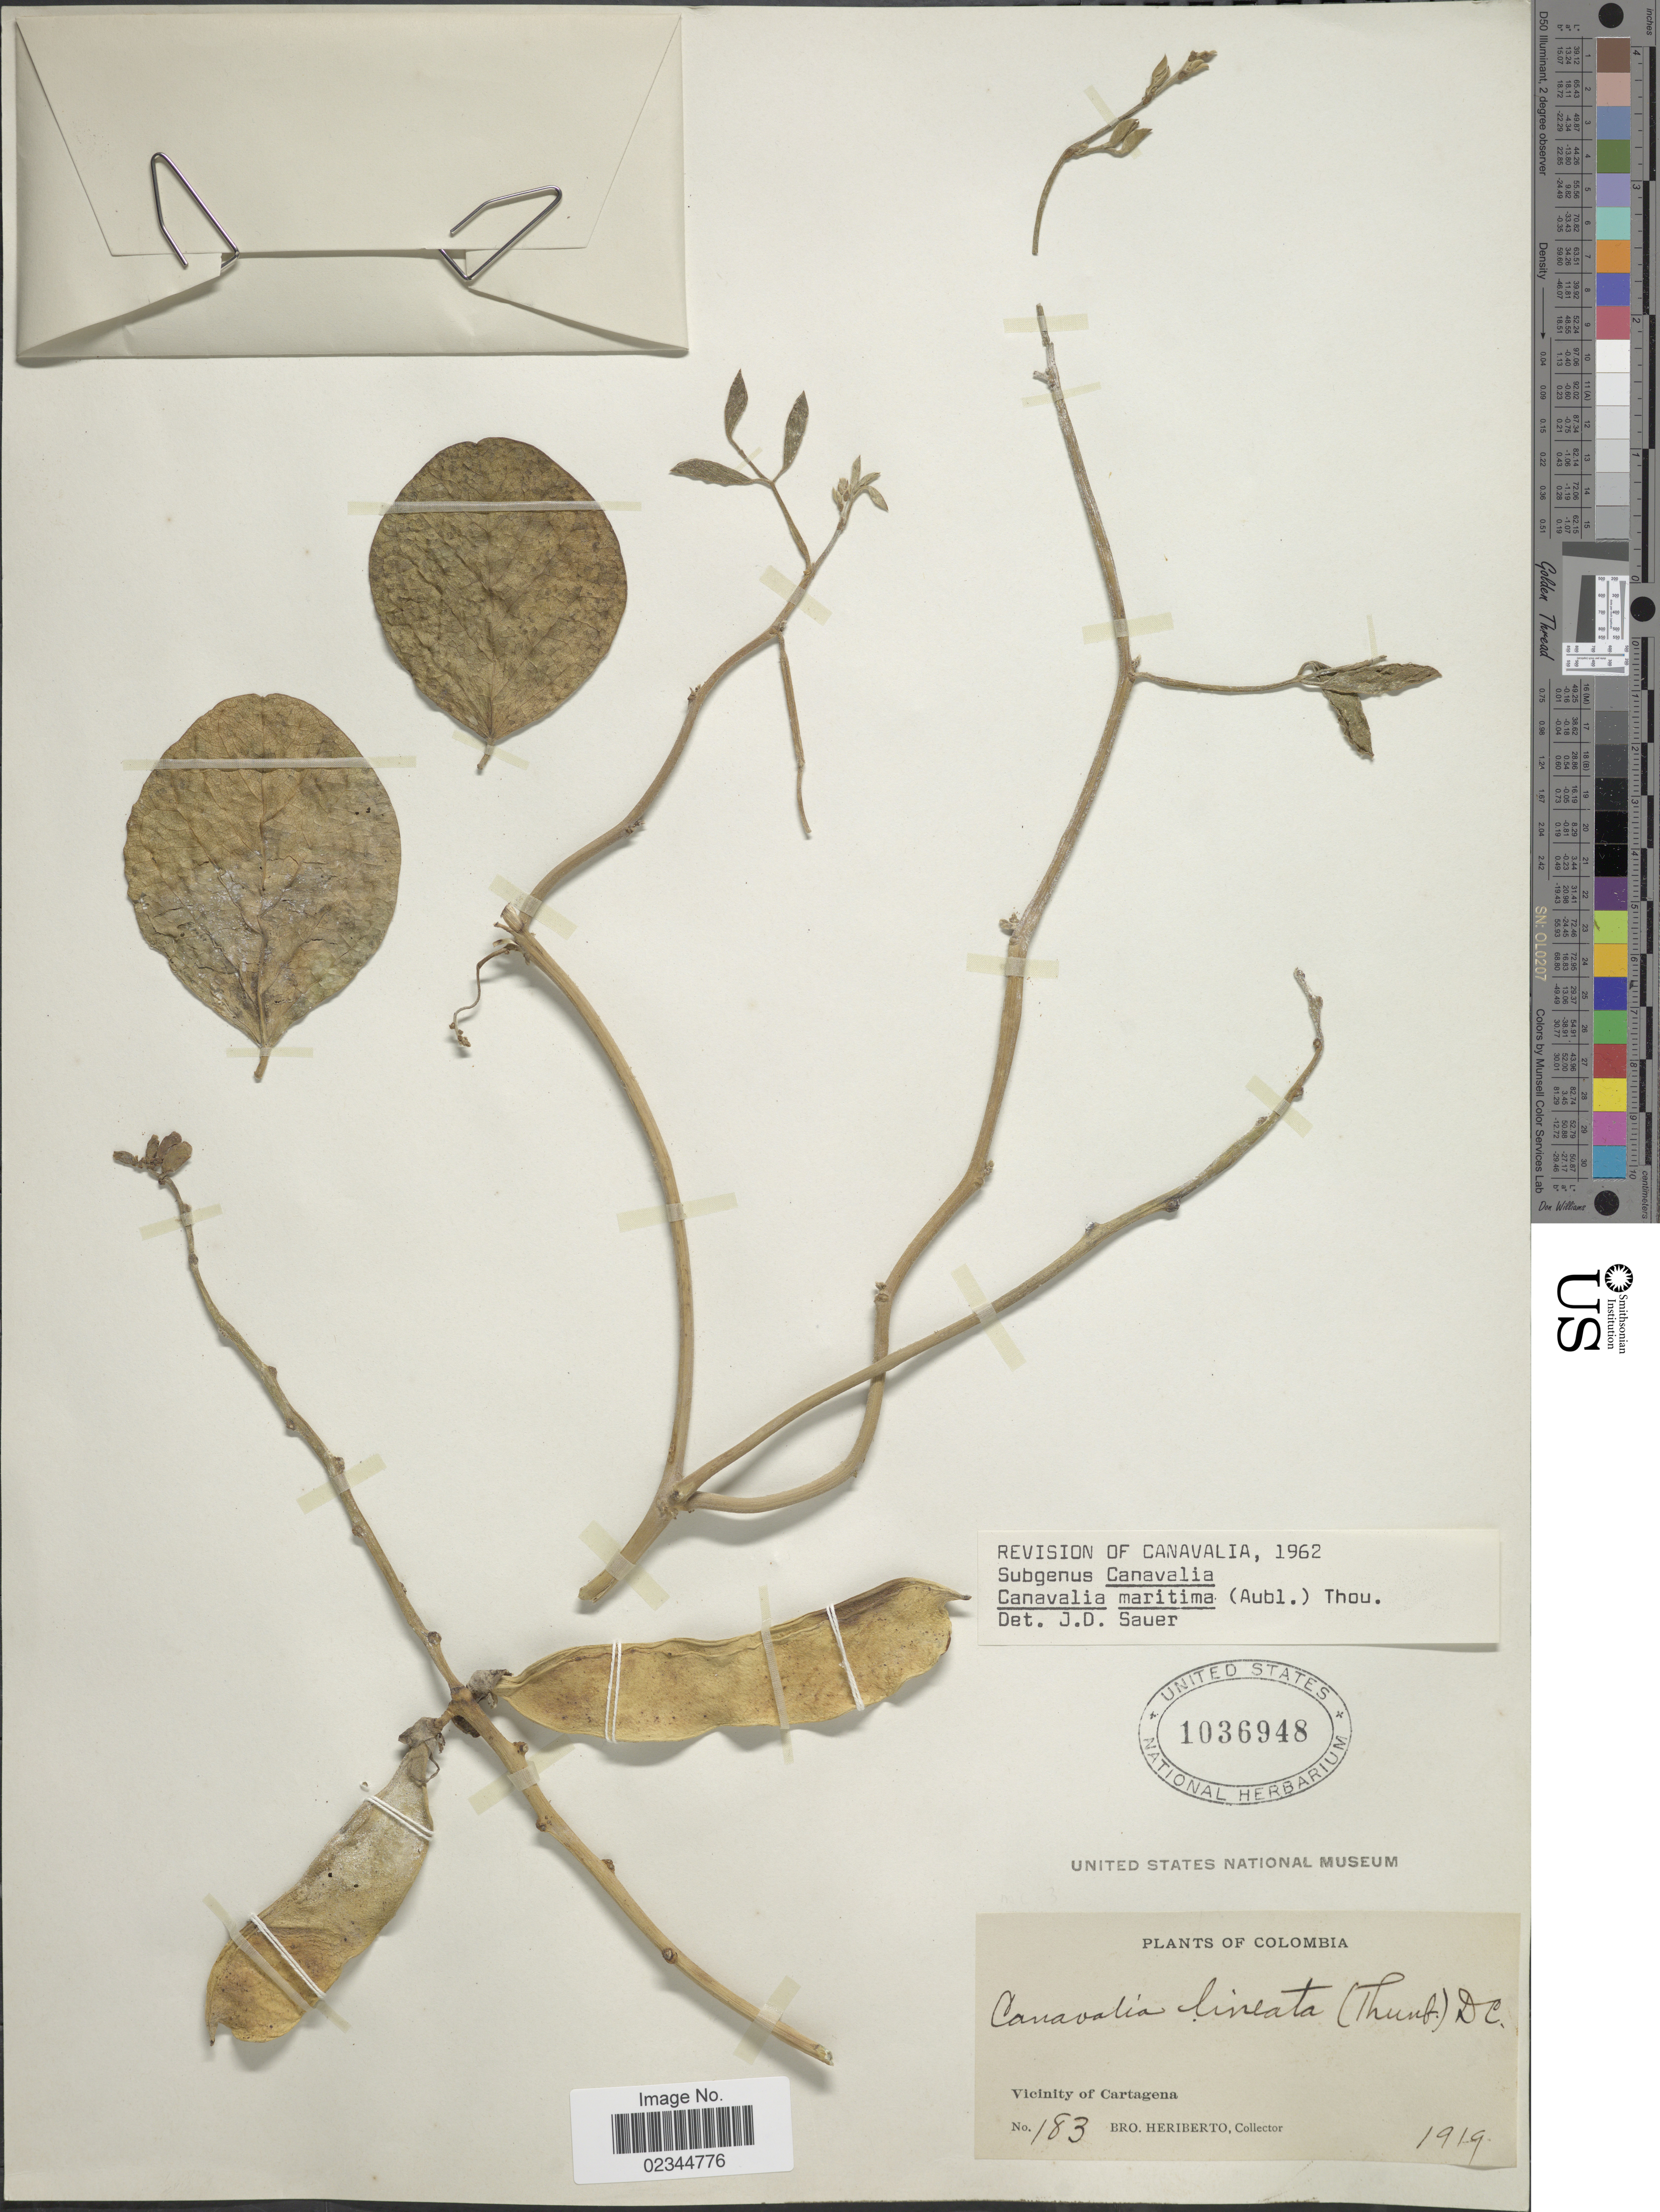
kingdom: Plantae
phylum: Tracheophyta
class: Magnoliopsida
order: Fabales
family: Fabaceae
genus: Canavalia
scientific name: Canavalia rosea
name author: (Sw.) DC.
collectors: B. Heriberto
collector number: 183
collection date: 1919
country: Colombia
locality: Vicinity of Cartagena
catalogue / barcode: US 1036948